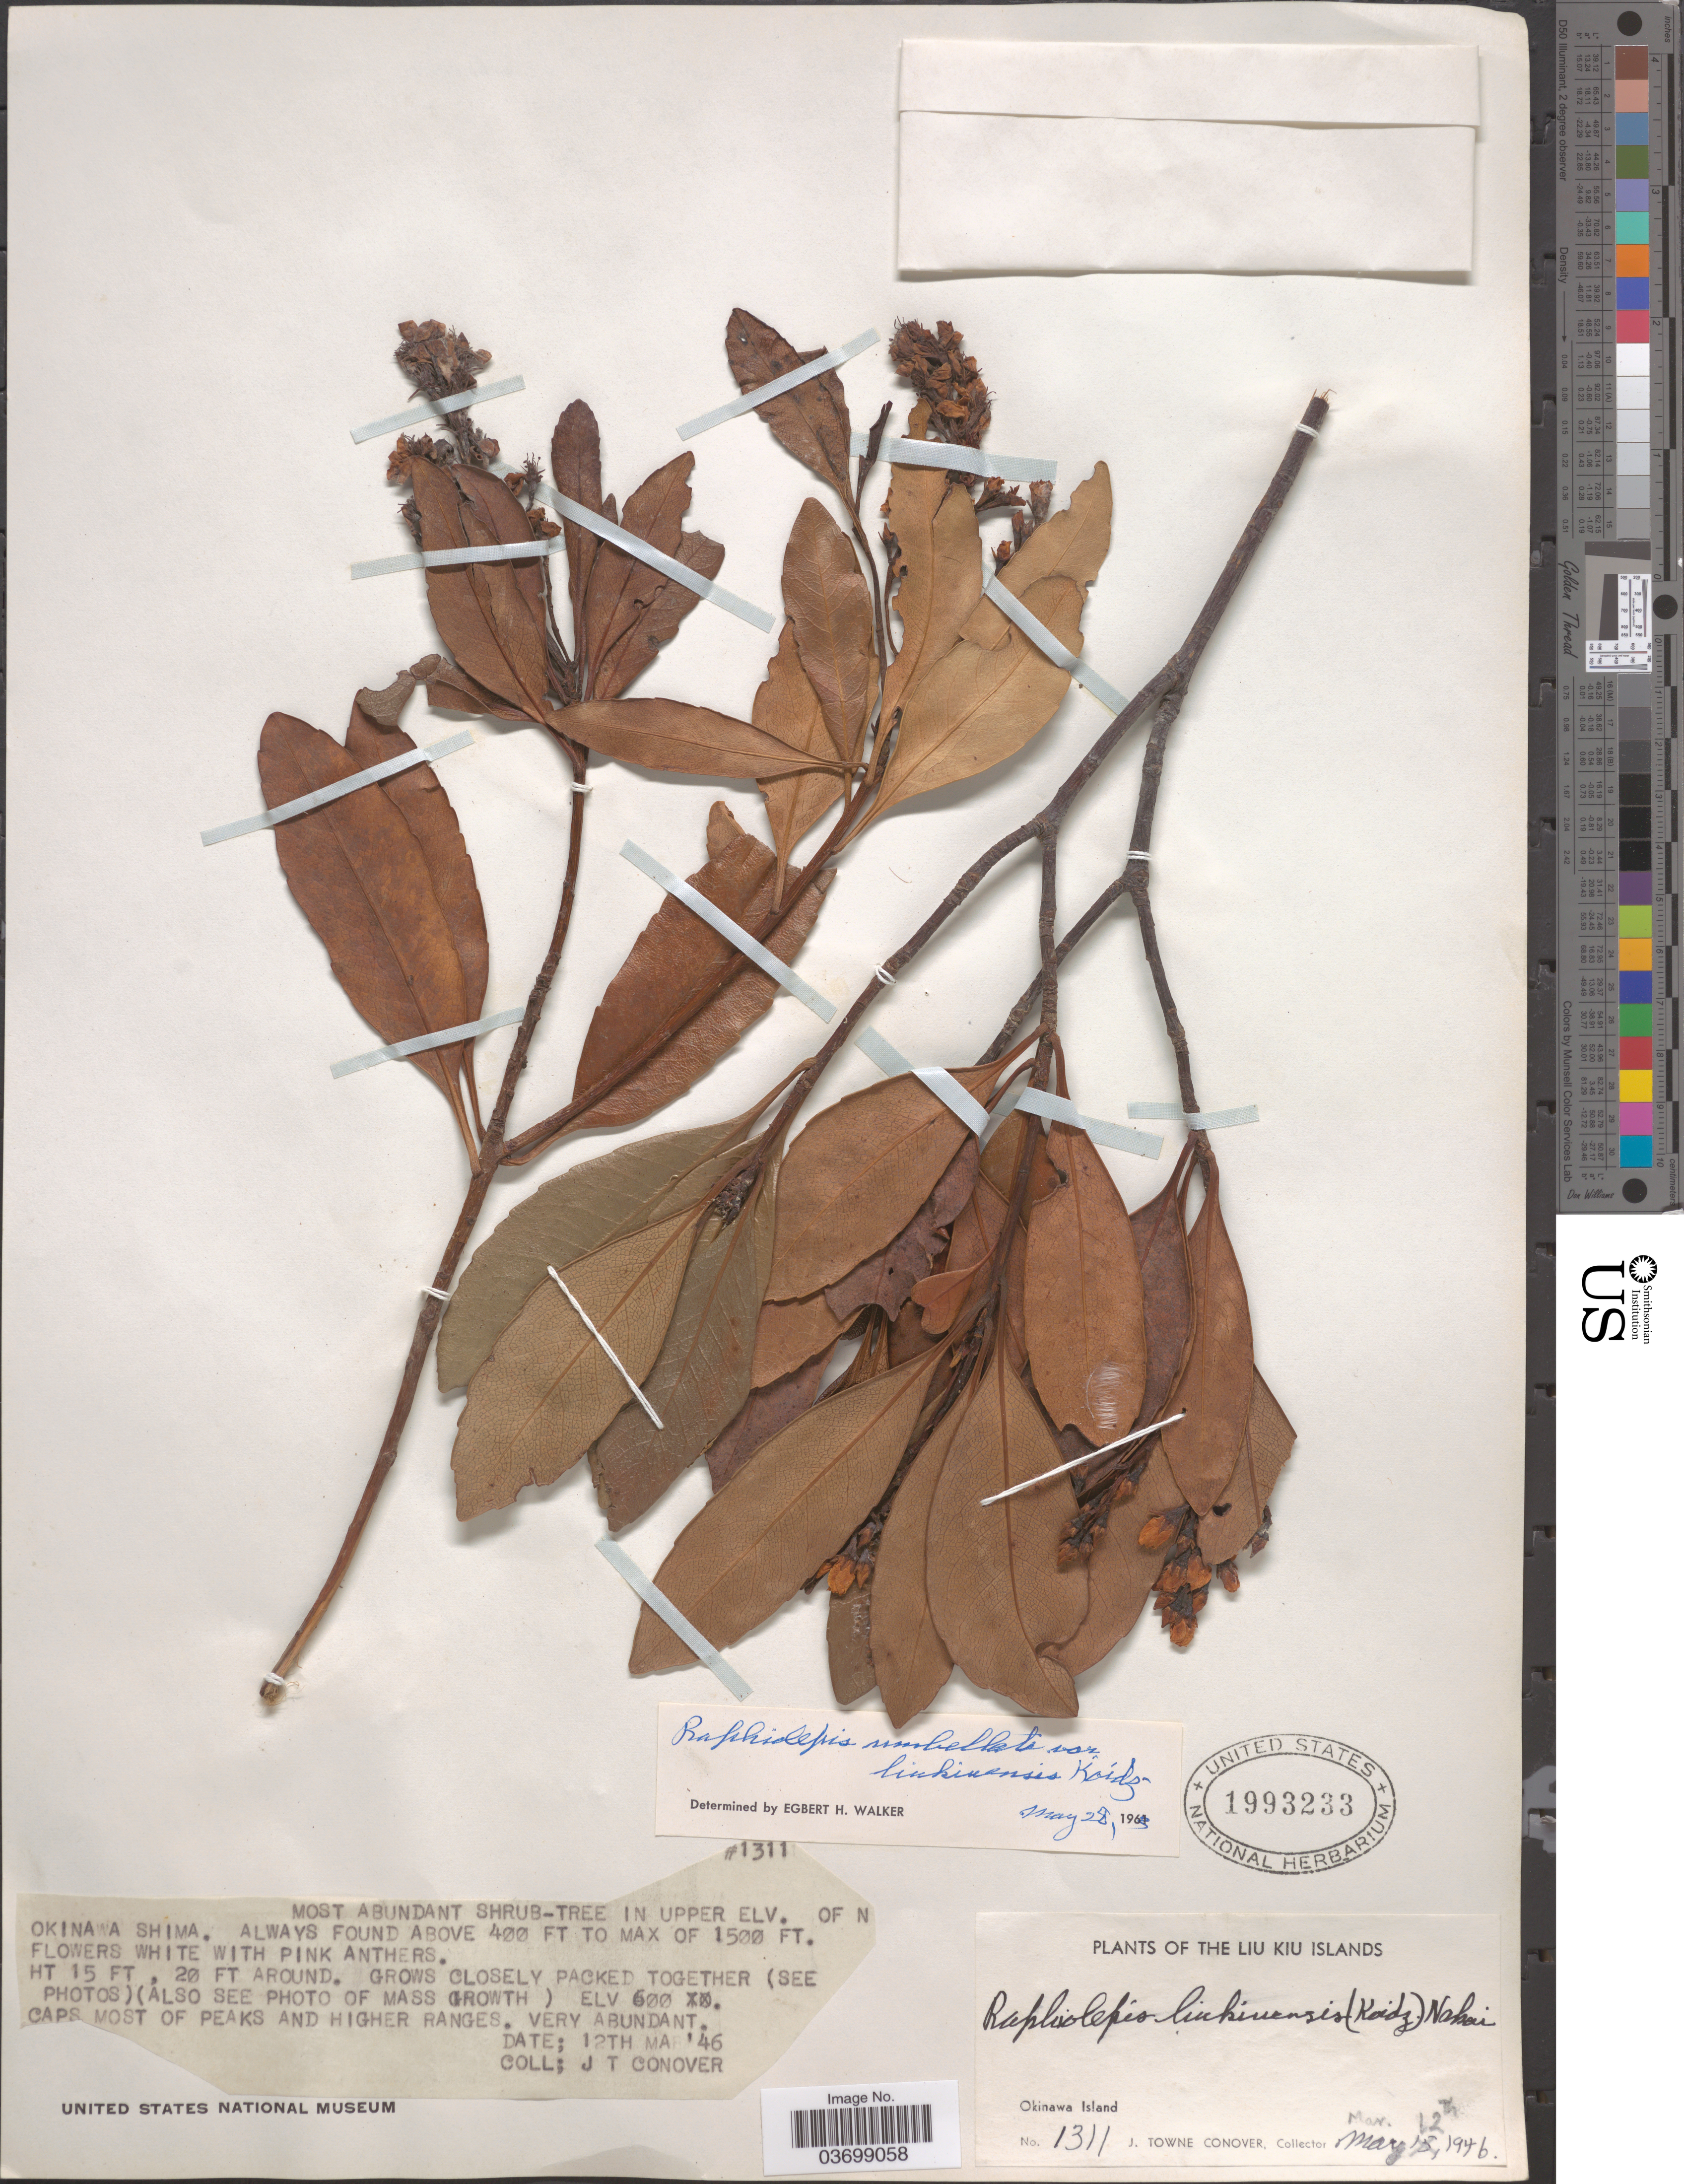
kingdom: Plantae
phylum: Tracheophyta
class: Magnoliopsida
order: Rosales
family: Rosaceae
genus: Rhaphiolepis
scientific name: Rhaphiolepis indica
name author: (L.) Lindl.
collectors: J. T. Conover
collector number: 1311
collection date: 1946-03-12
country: Japan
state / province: Okinawa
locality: The Liu Kiu Islands. Okinawa Island. Okinawa Shima.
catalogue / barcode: US 1993233